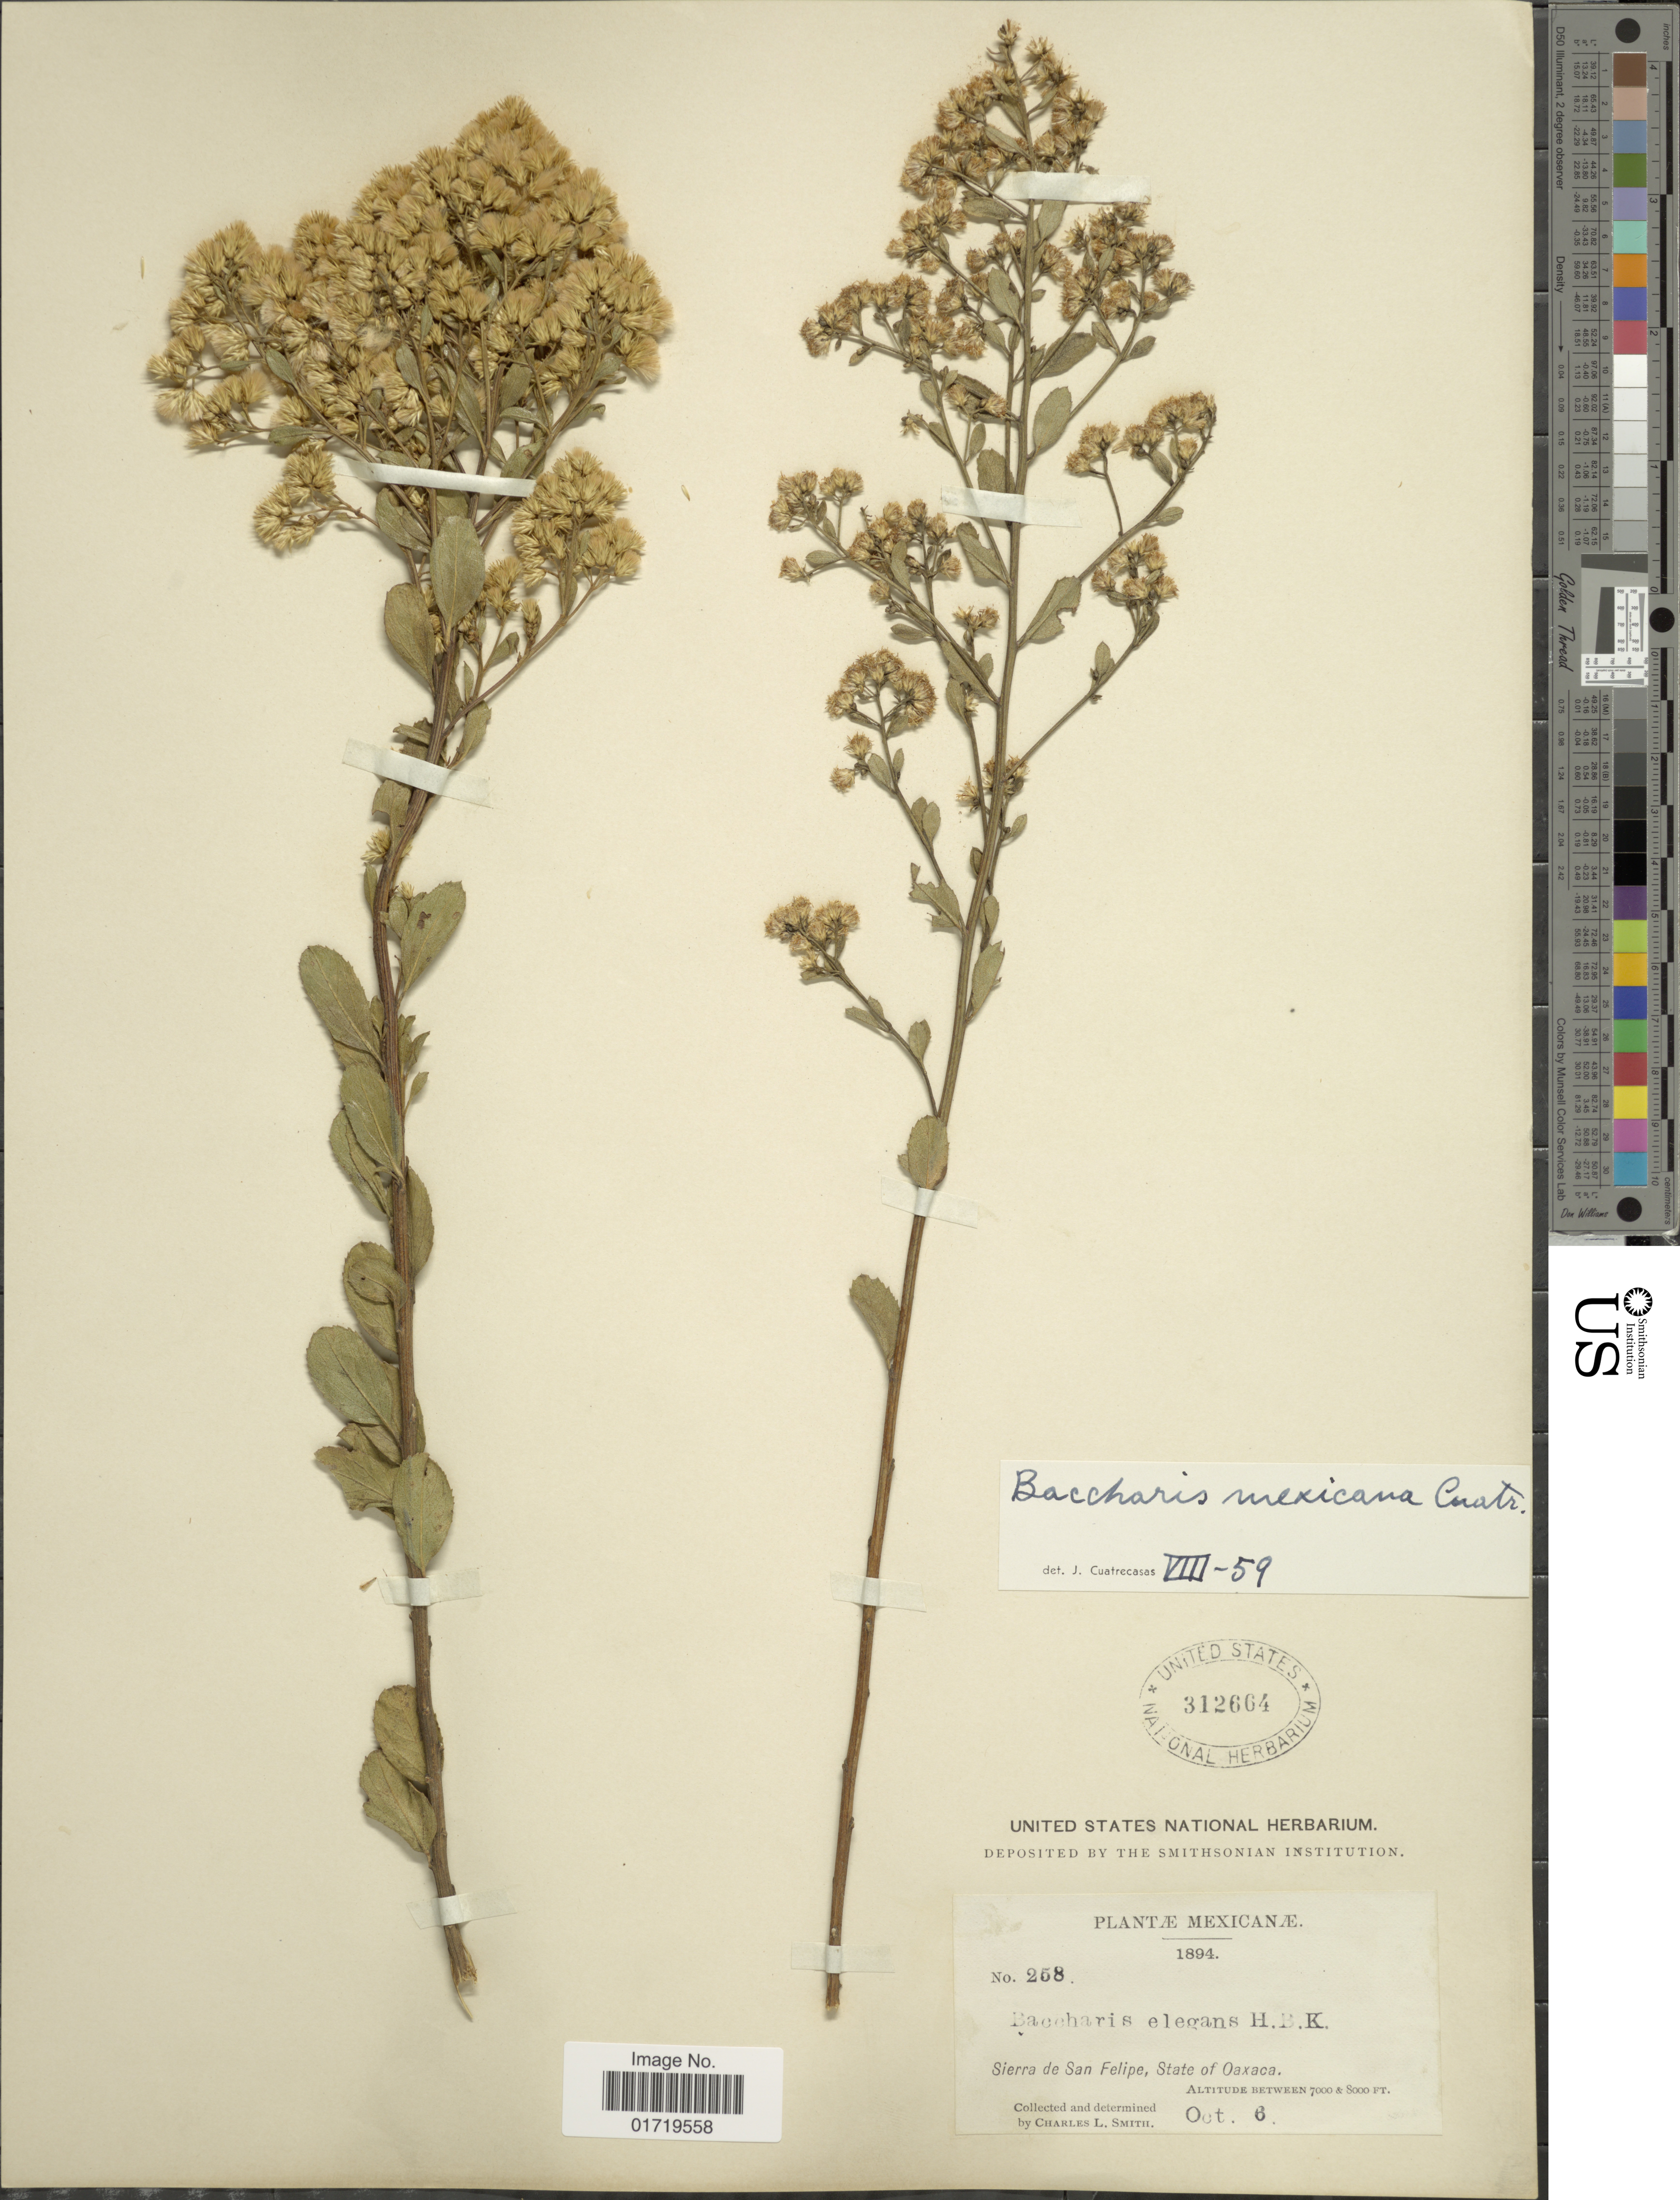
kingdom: Plantae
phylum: Tracheophyta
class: Magnoliopsida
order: Asterales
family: Asteraceae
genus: Baccharis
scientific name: Baccharis mexicana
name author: Cuatrec.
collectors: C. L. Smith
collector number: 258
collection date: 1894-10-06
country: Mexico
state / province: Oaxaca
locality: Sierra de San Felipe, State of Oaxaca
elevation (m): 2134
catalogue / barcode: US 312664